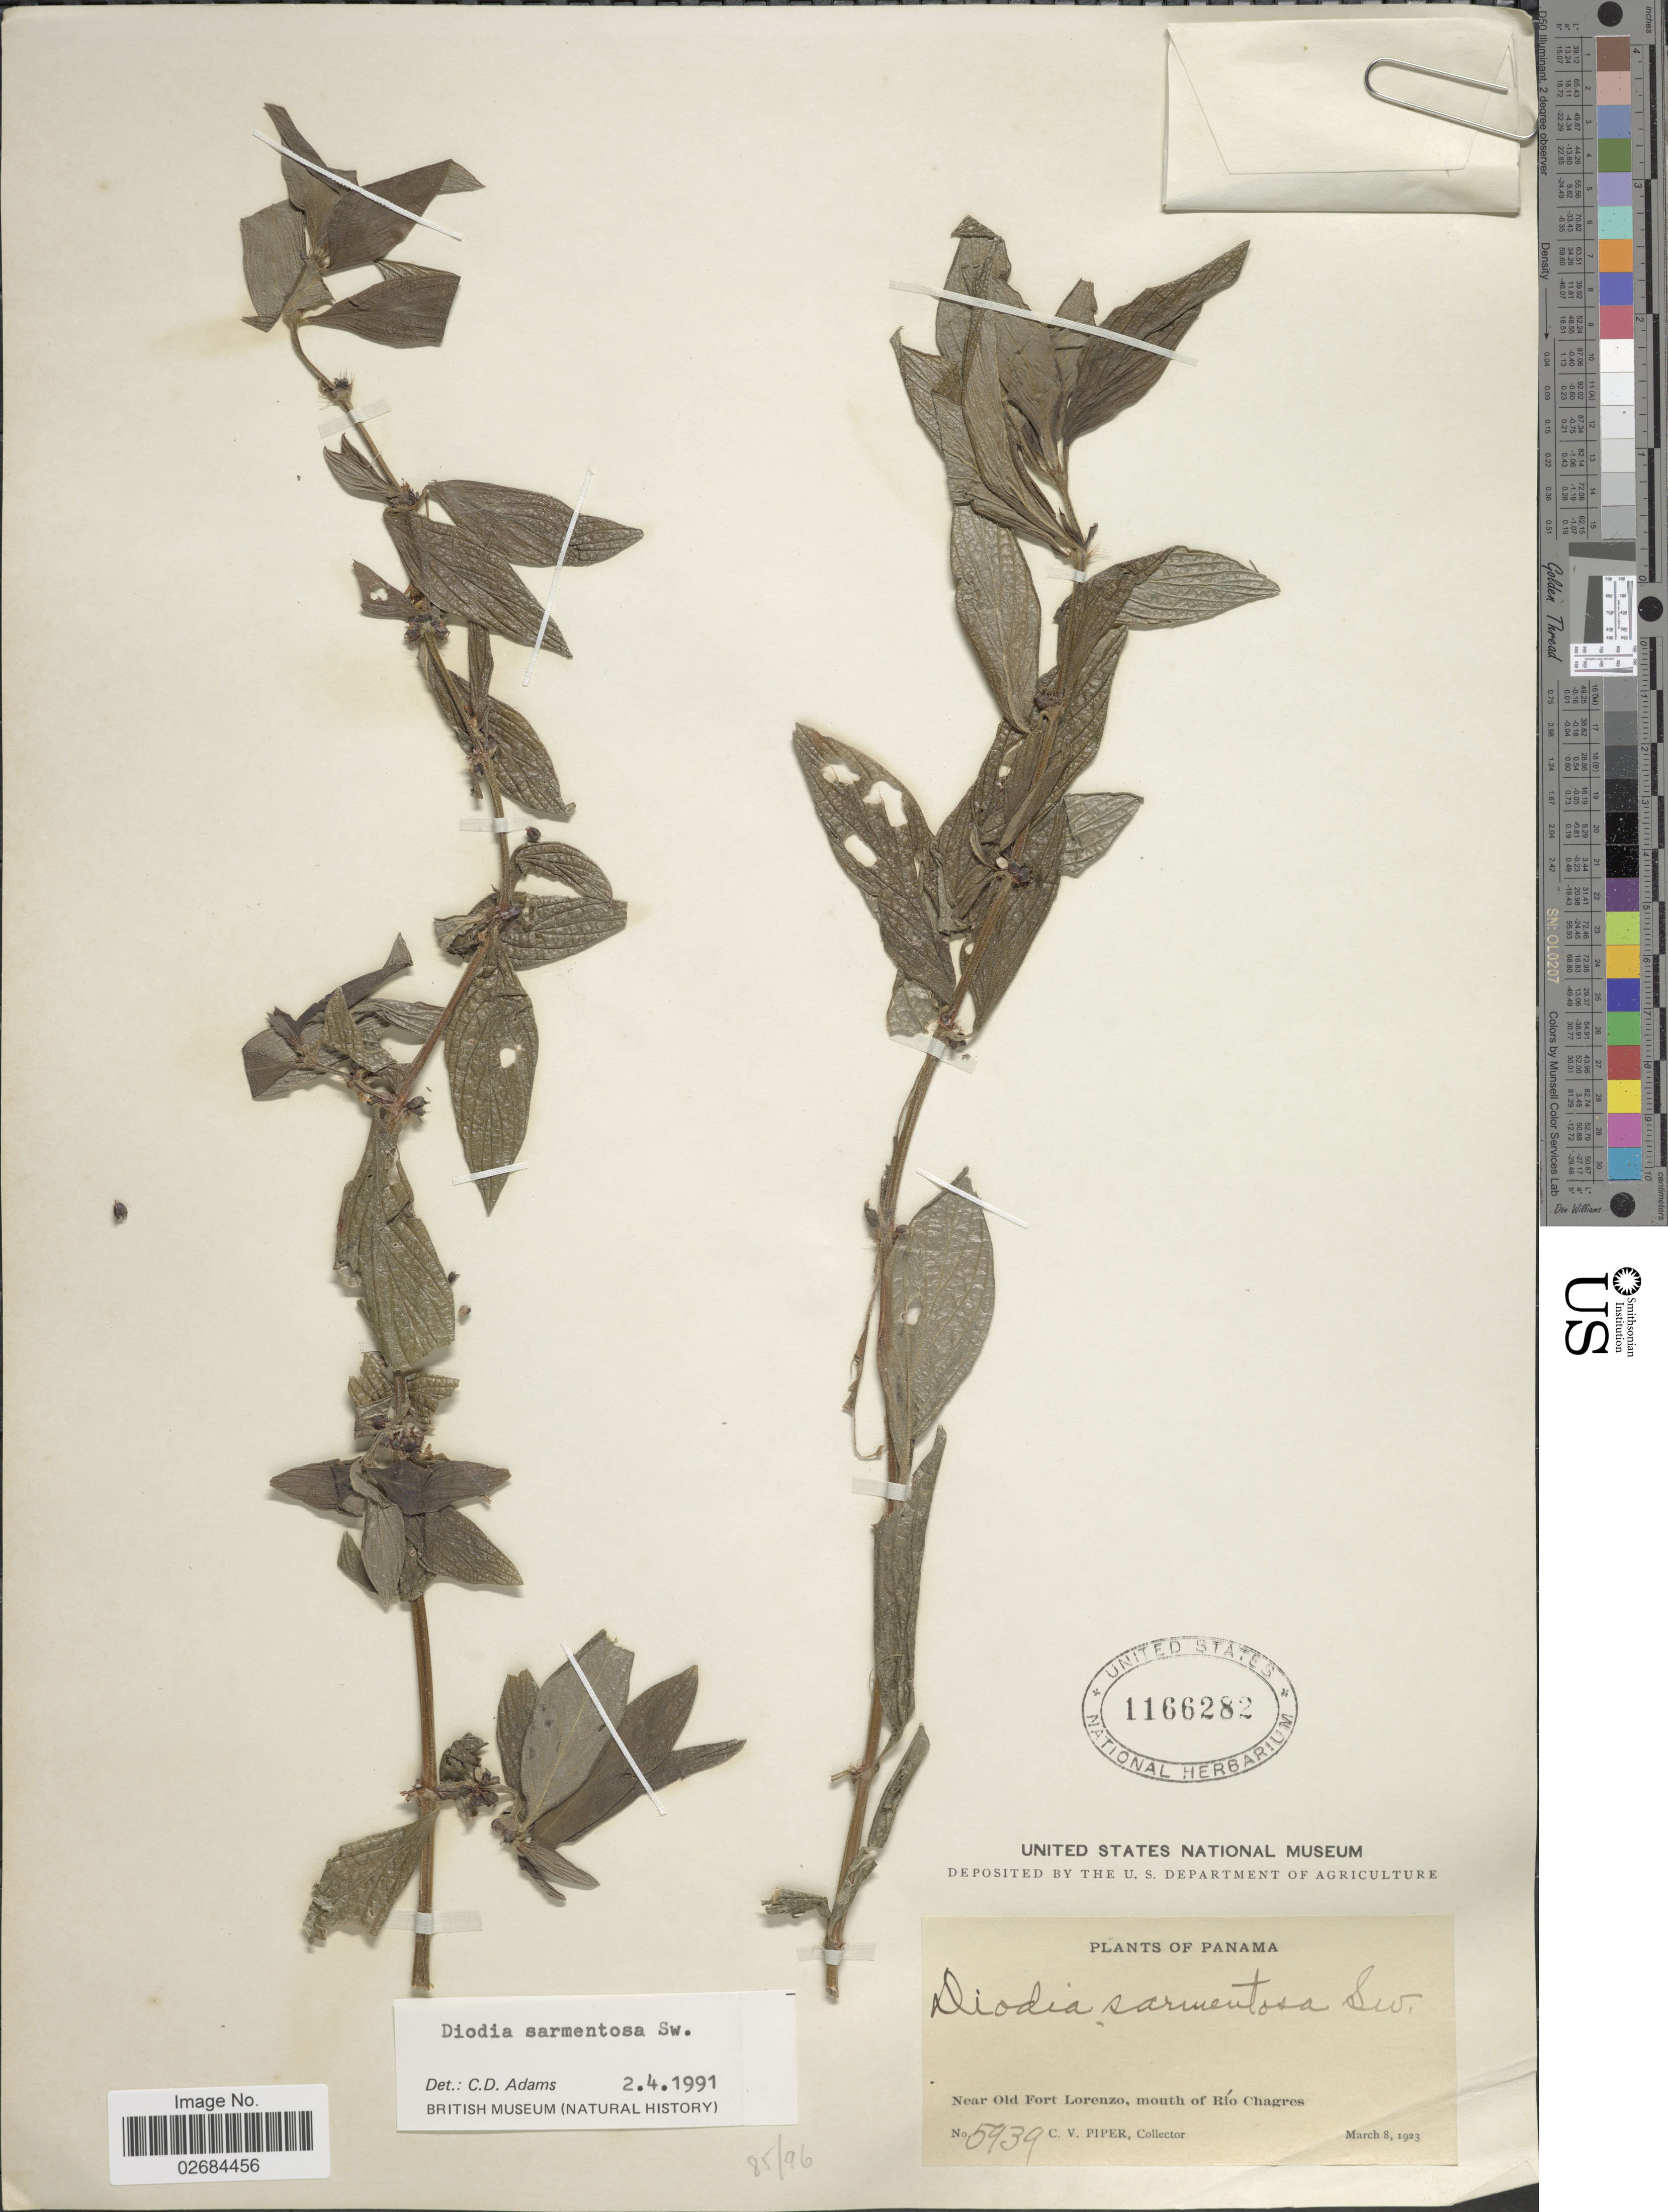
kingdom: Plantae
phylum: Tracheophyta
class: Magnoliopsida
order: Gentianales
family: Rubiaceae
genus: Diodia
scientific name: Diodia sarmentosa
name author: Sw.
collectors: C. V. Piper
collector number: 5939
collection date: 1923-03-08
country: Panama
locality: Near Old Fort Lorenzo, mouth of Río Chagres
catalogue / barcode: US 1166282